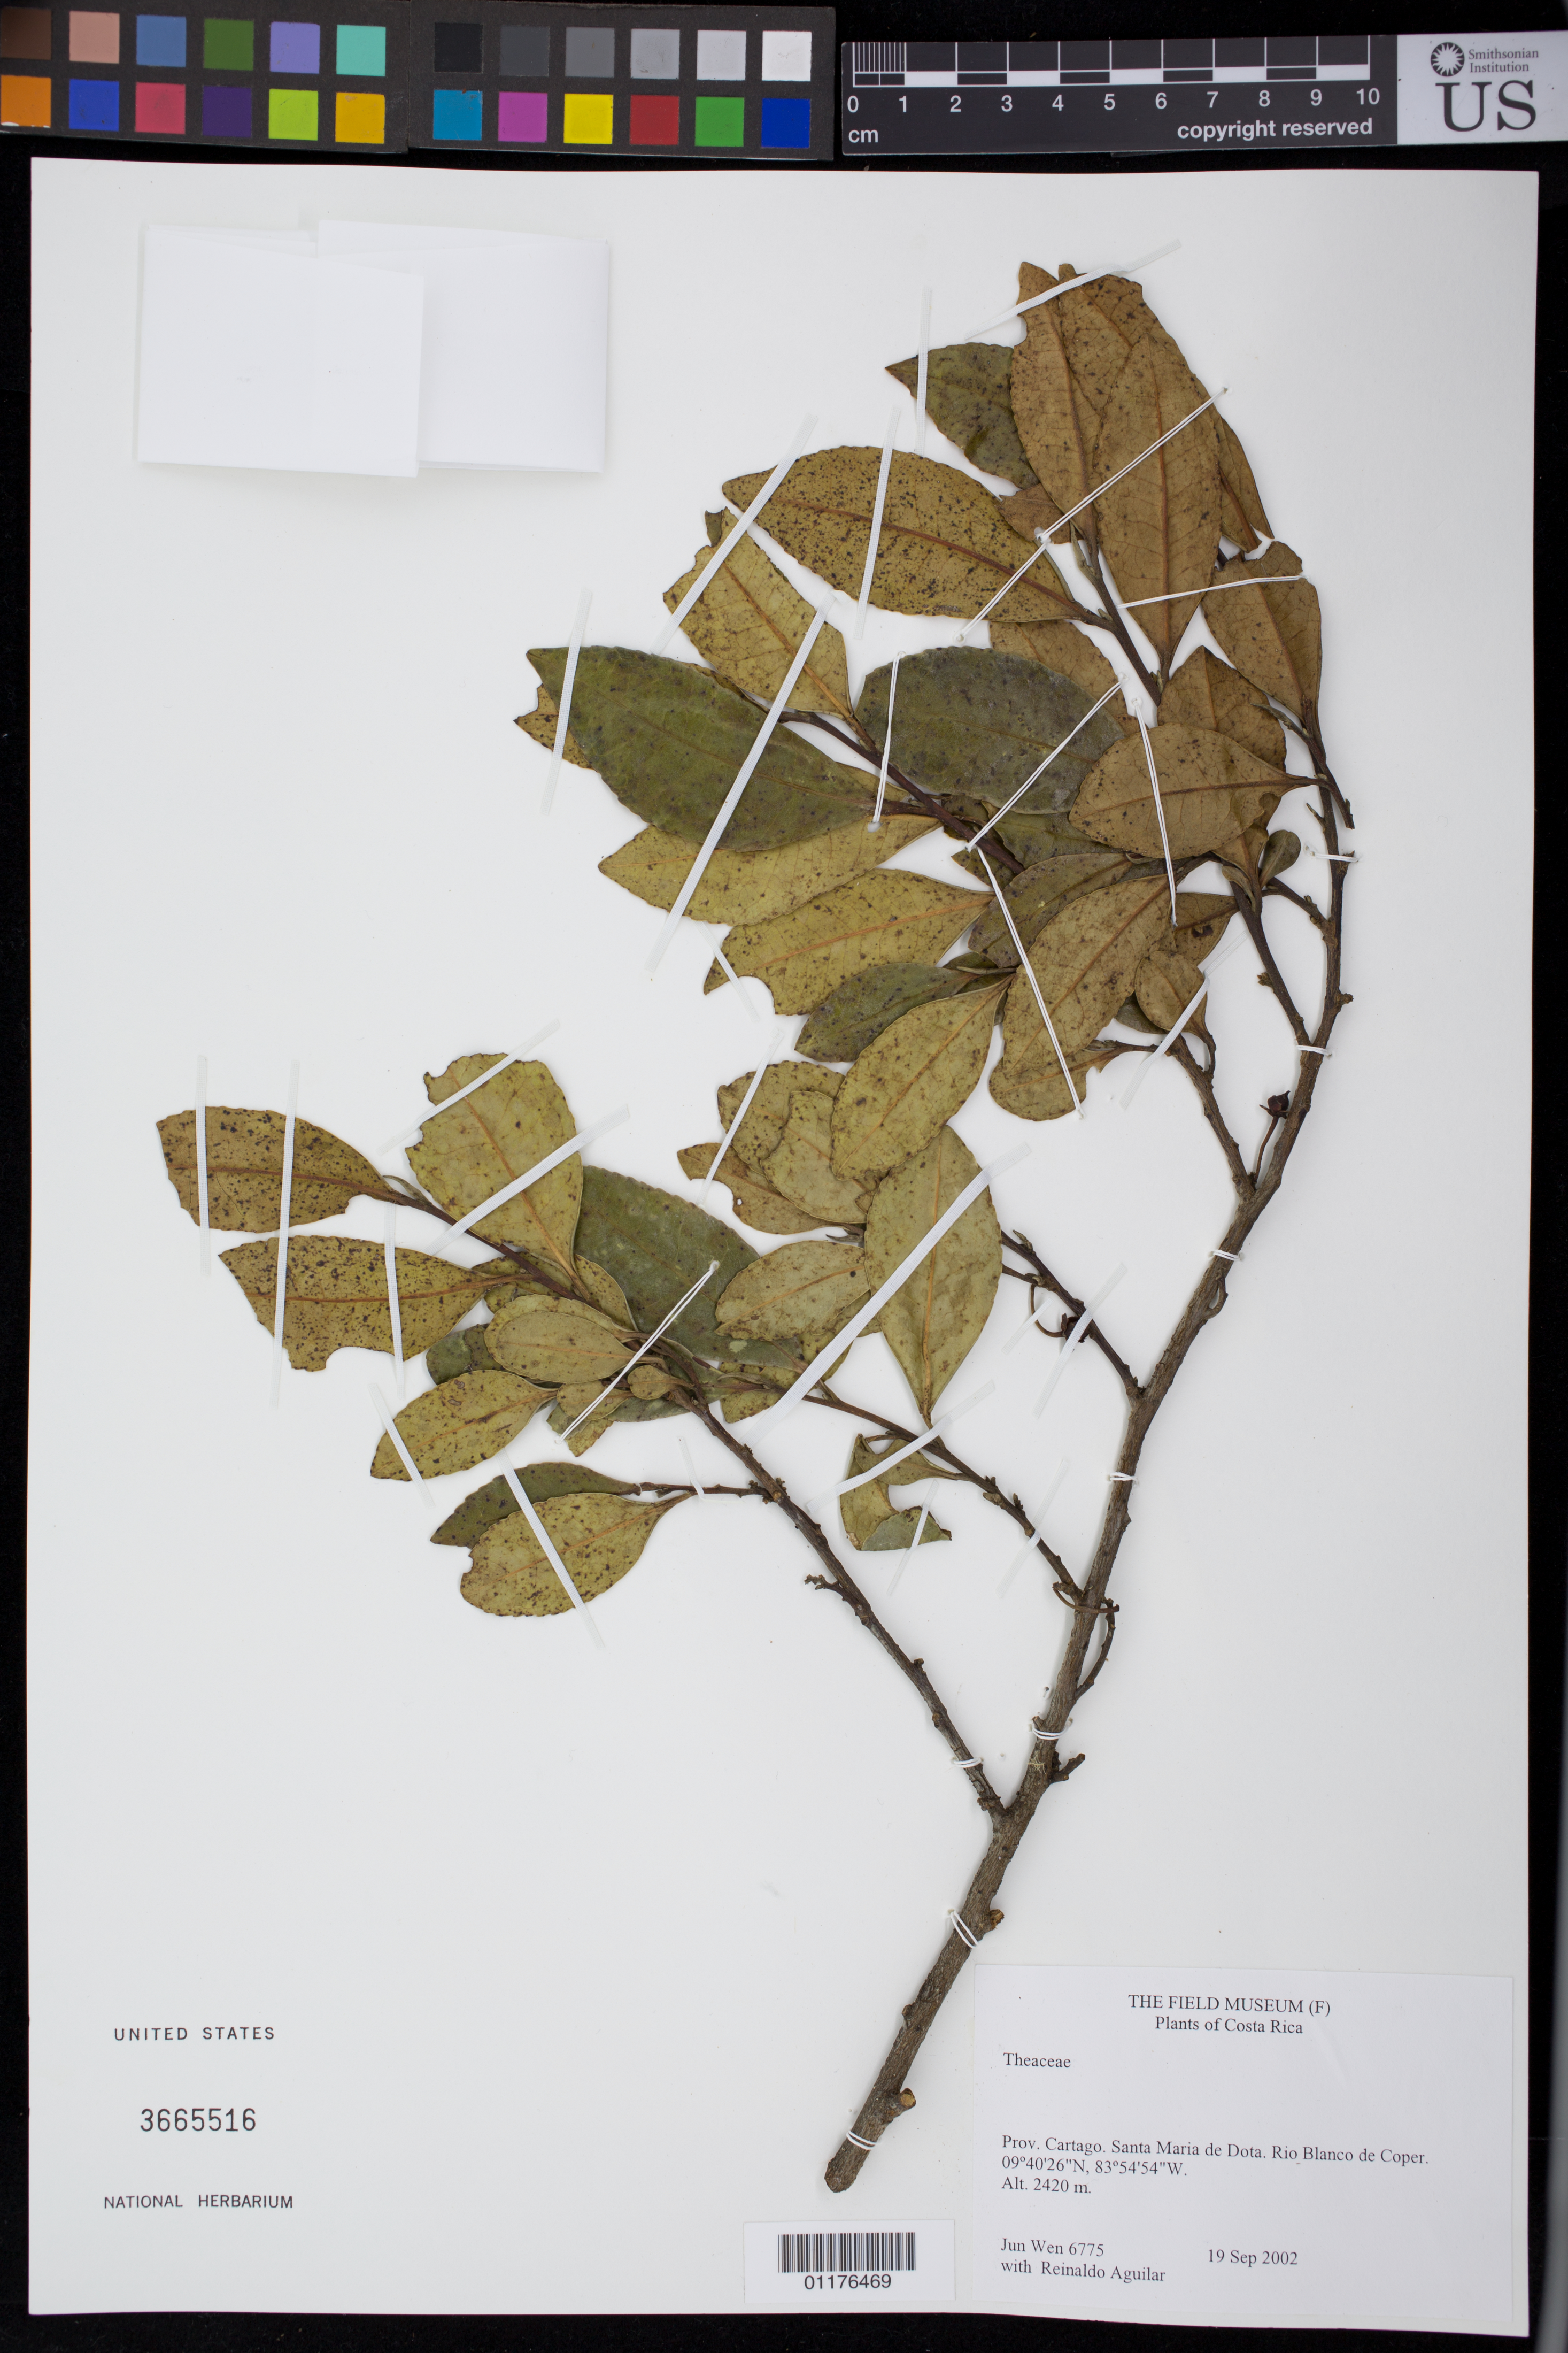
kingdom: Plantae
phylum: Tracheophyta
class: Magnoliopsida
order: Ericales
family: Theaceae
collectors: J. Wen & R. Aguilar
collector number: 6775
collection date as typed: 19 Sep 2002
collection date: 2002-09-19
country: Costa Rica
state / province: Cartago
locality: Santa Maria de Dota. Rio Blanco de Coper.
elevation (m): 2420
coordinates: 9 40 26 N, 83 54 54 W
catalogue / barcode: US 3665516